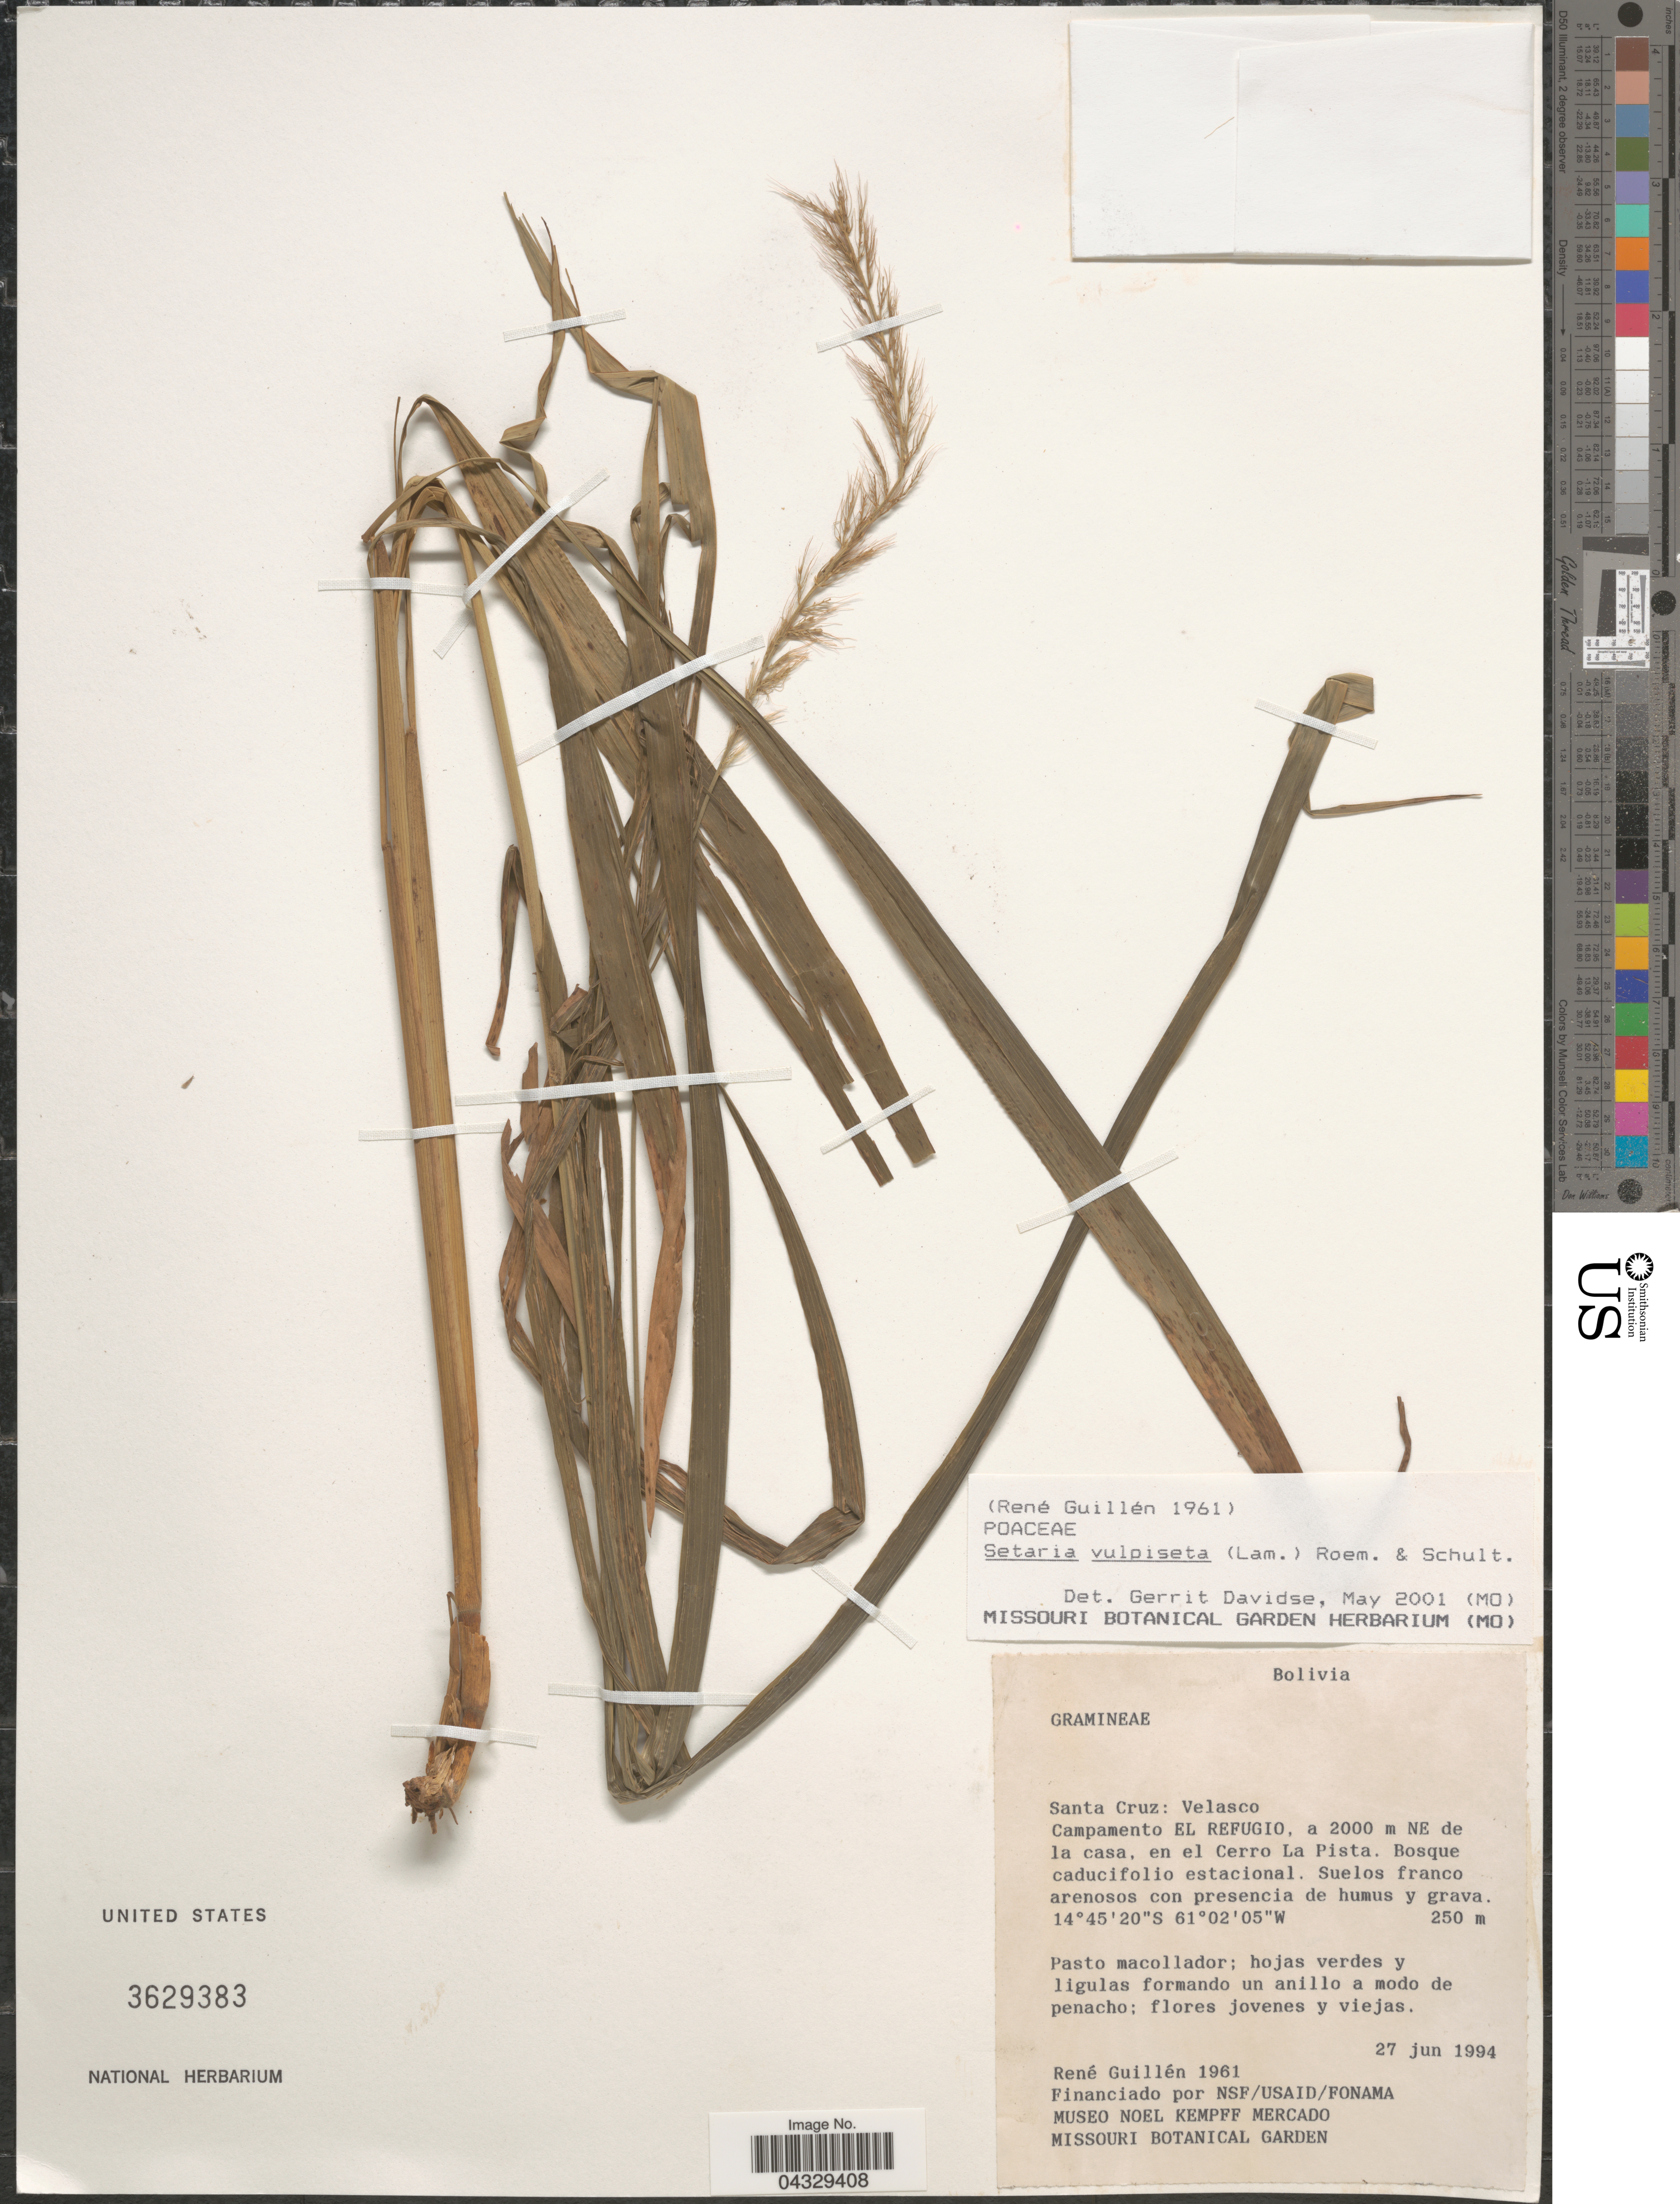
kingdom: Plantae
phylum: Tracheophyta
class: Liliopsida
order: Poales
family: Poaceae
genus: Setaria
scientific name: Setaria vulpiseta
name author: (Lam.) Roem. & Schult.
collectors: R. Guillen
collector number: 1961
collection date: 1994-06-27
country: Bolivia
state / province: Santa Cruz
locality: Santa Cruz: Velasco. Campamento El Refugio, a 2000 m NE de la casa, en el Cerro La Pista.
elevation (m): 250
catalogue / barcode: US 3629383